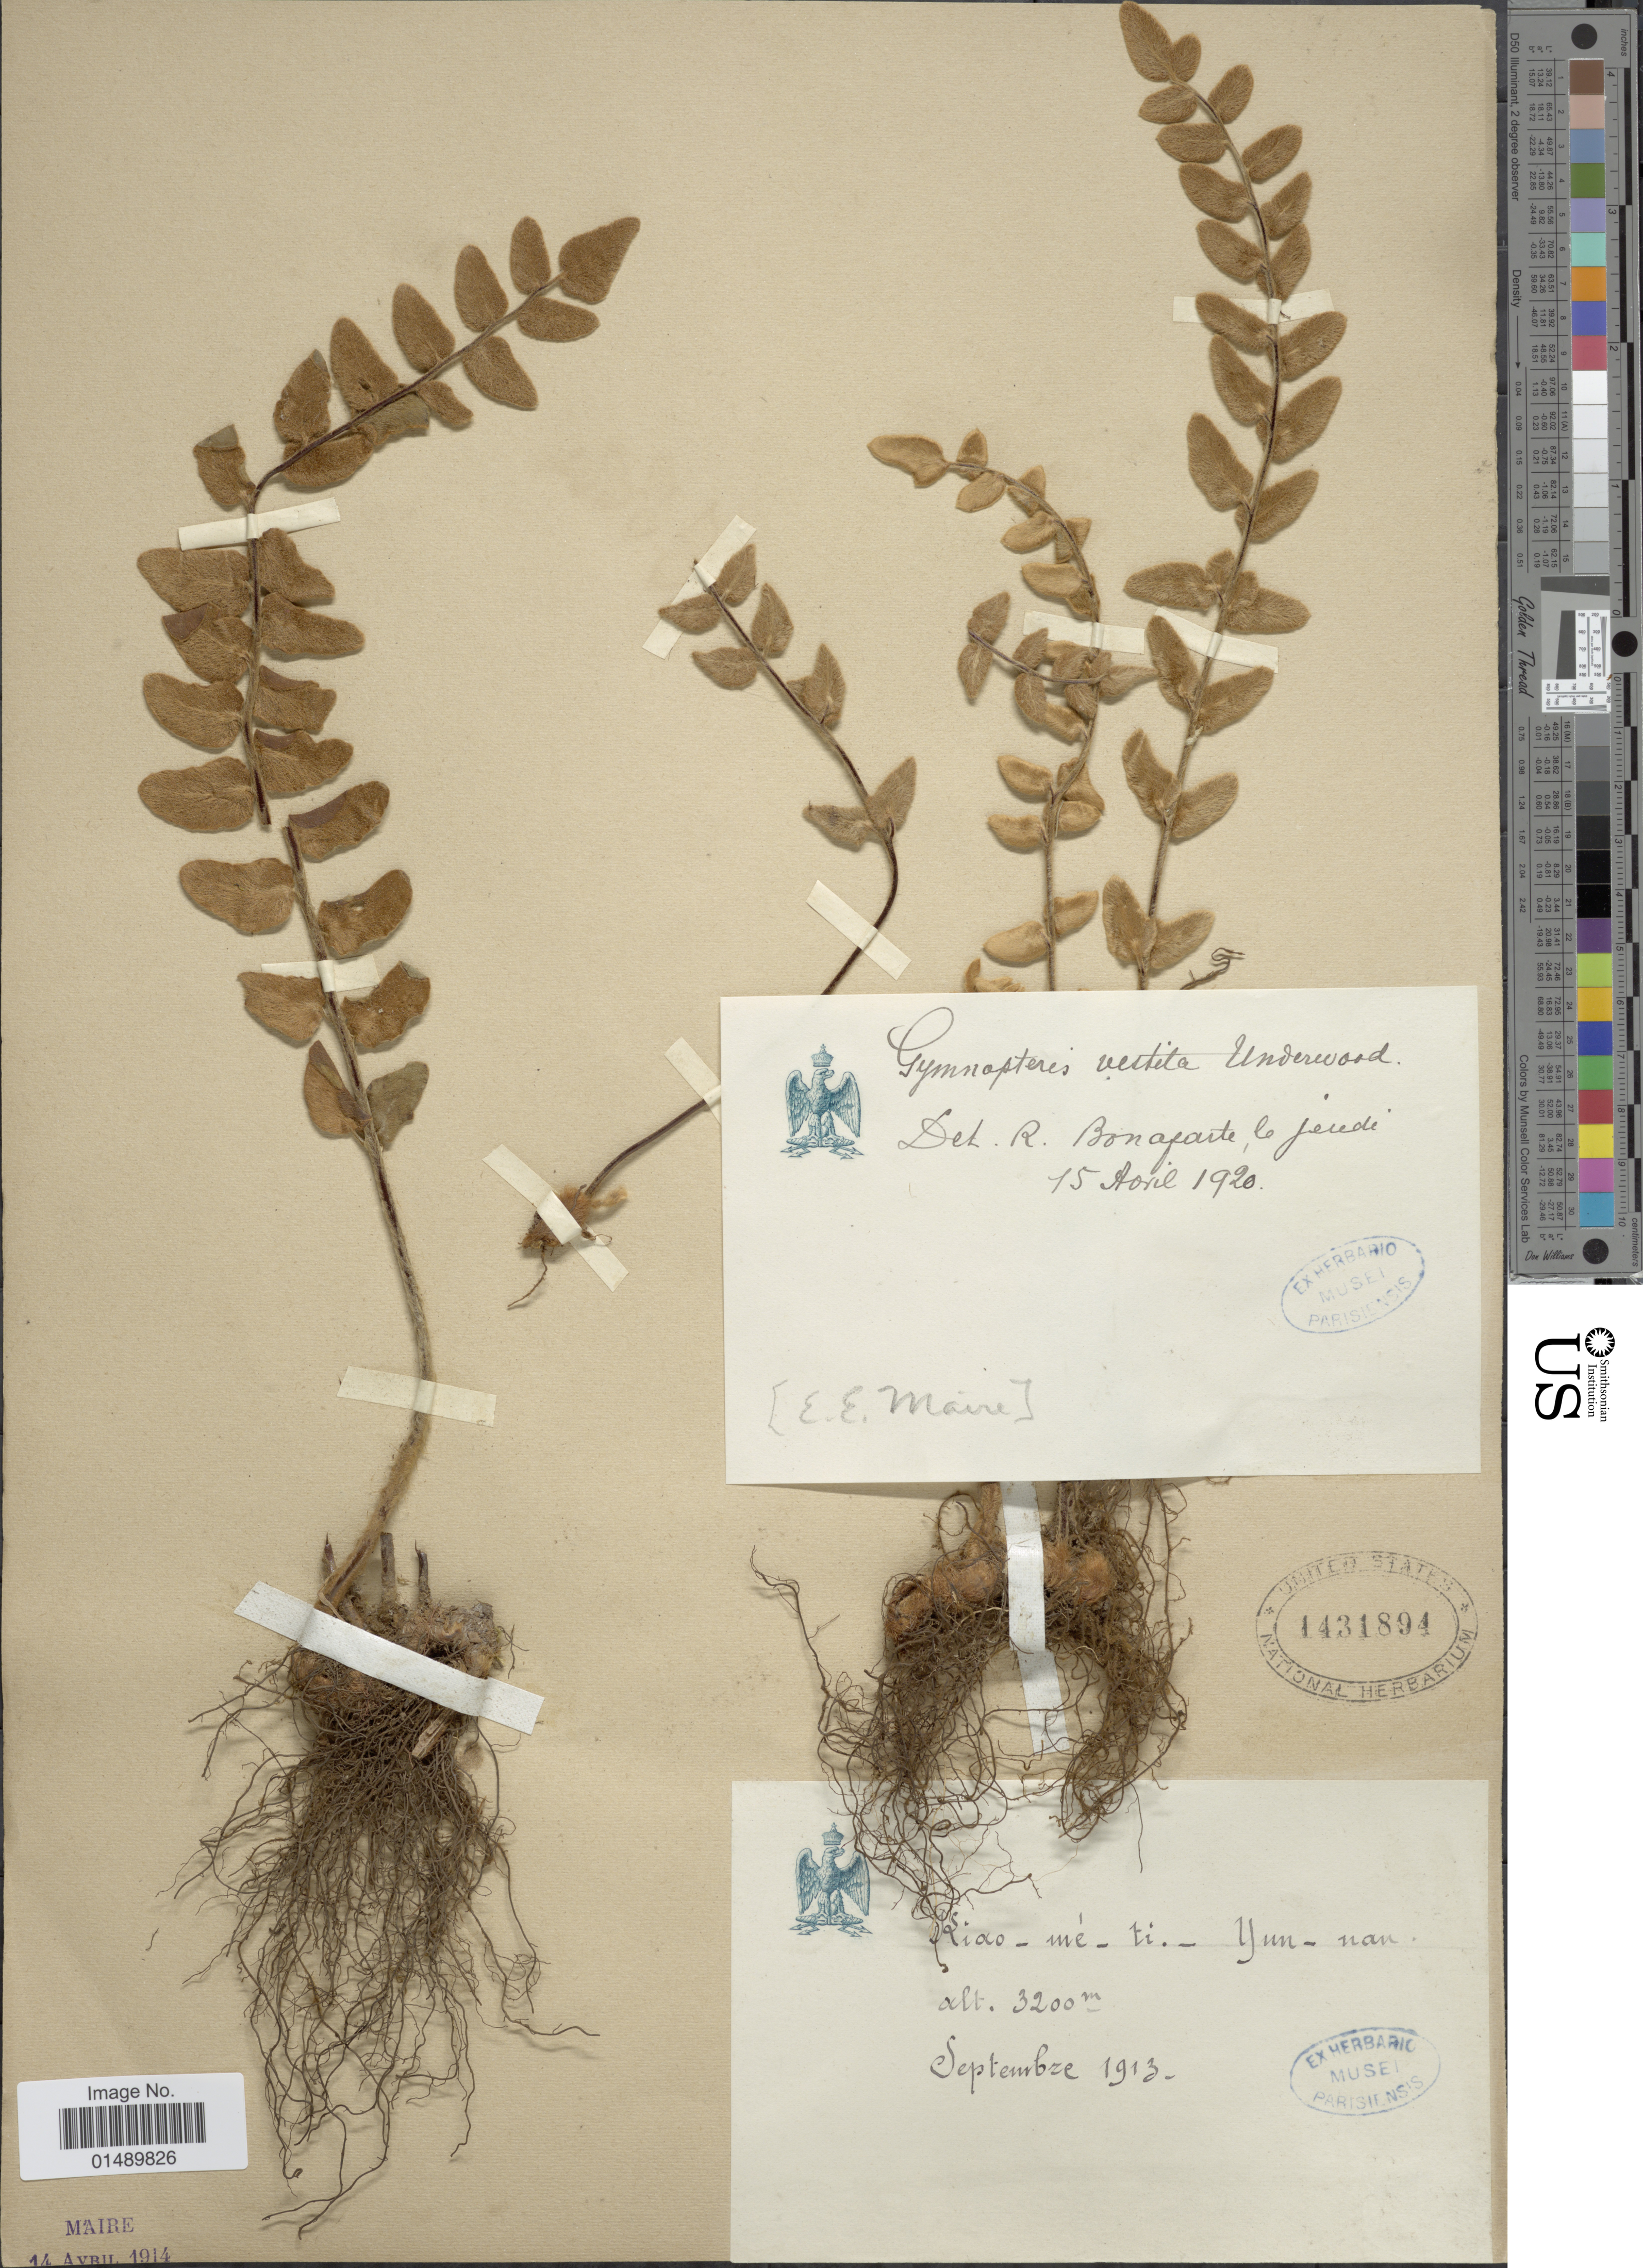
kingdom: Plantae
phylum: Tracheophyta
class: Polypodiopsida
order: Polypodiales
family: Pteridaceae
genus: Paragymnopteris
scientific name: Paragymnopteris vestita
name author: (Wall. ex C. Presl) K.H. Shing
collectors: E. E. Maire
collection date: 1913-09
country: China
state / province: Yunnan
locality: Riao-me-ti- Yun-nan.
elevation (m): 3200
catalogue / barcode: US 1431894